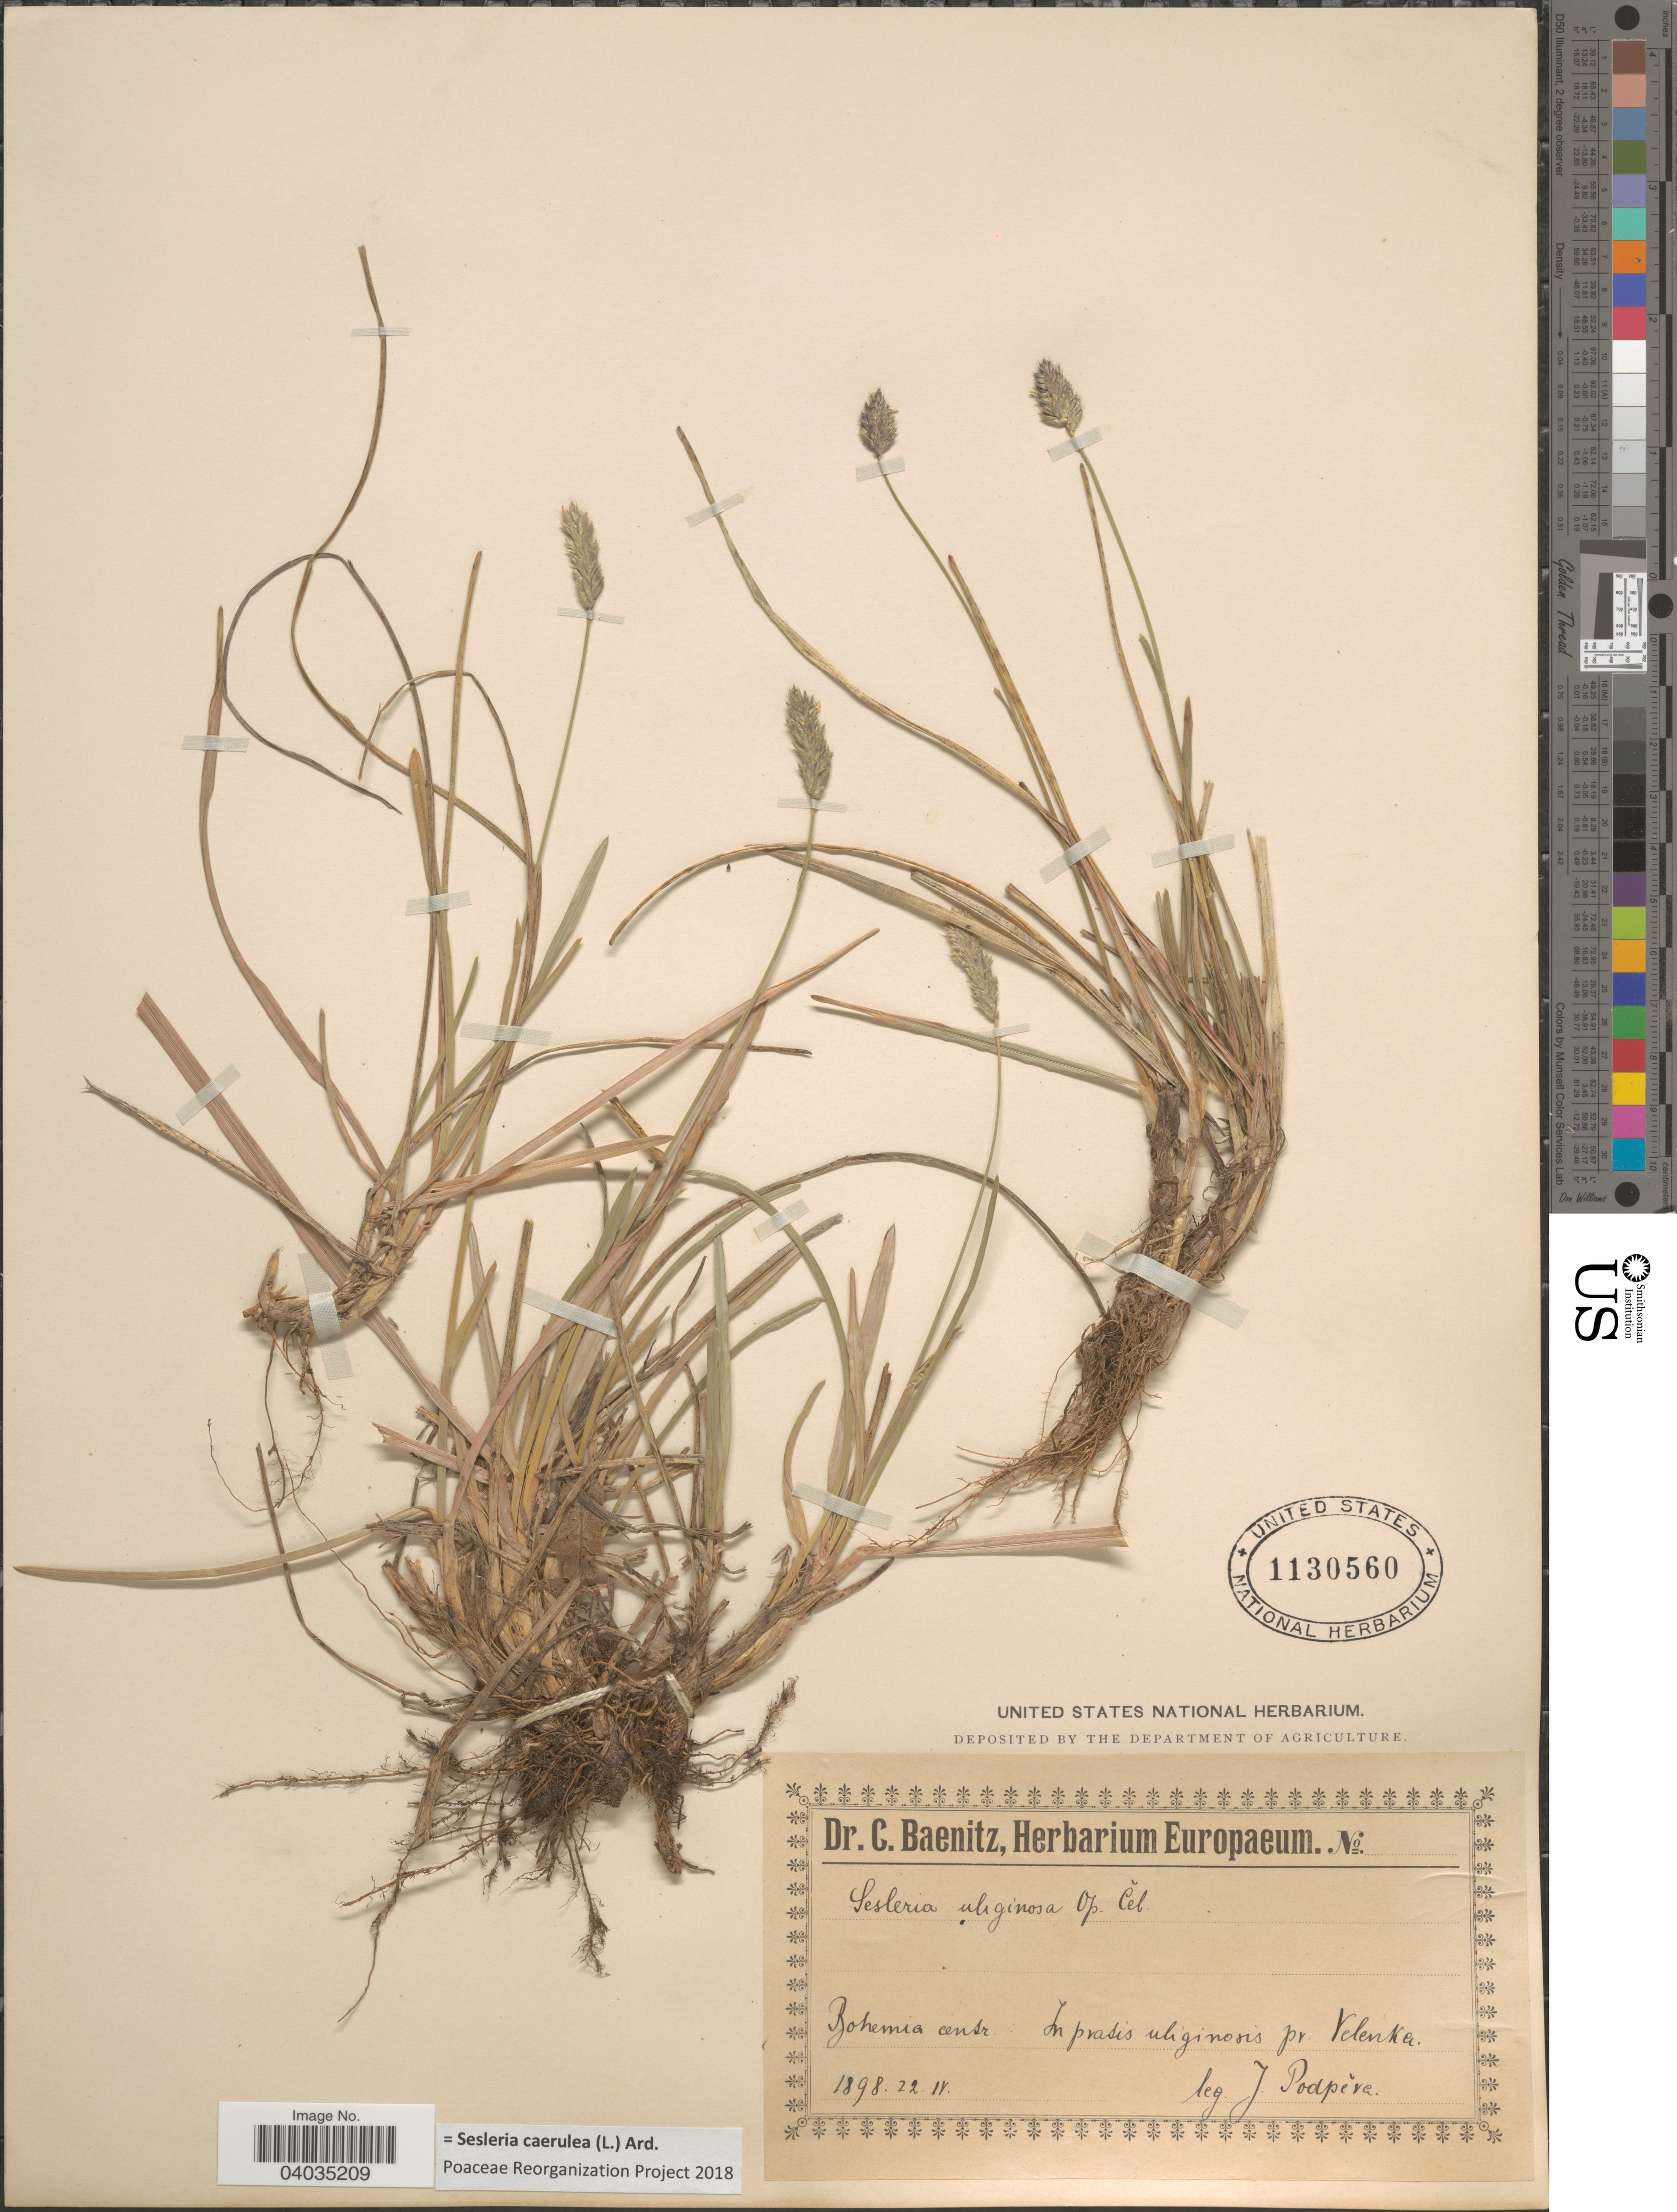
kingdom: Plantae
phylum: Tracheophyta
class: Liliopsida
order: Poales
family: Poaceae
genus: Sesleria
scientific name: Sesleria caerulea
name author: (L.) Ard.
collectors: J. Podpera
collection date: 1898-04-22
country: Czechia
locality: Bohemia centr. In pratis uliginosis pr. Velenka.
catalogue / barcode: US 1130560